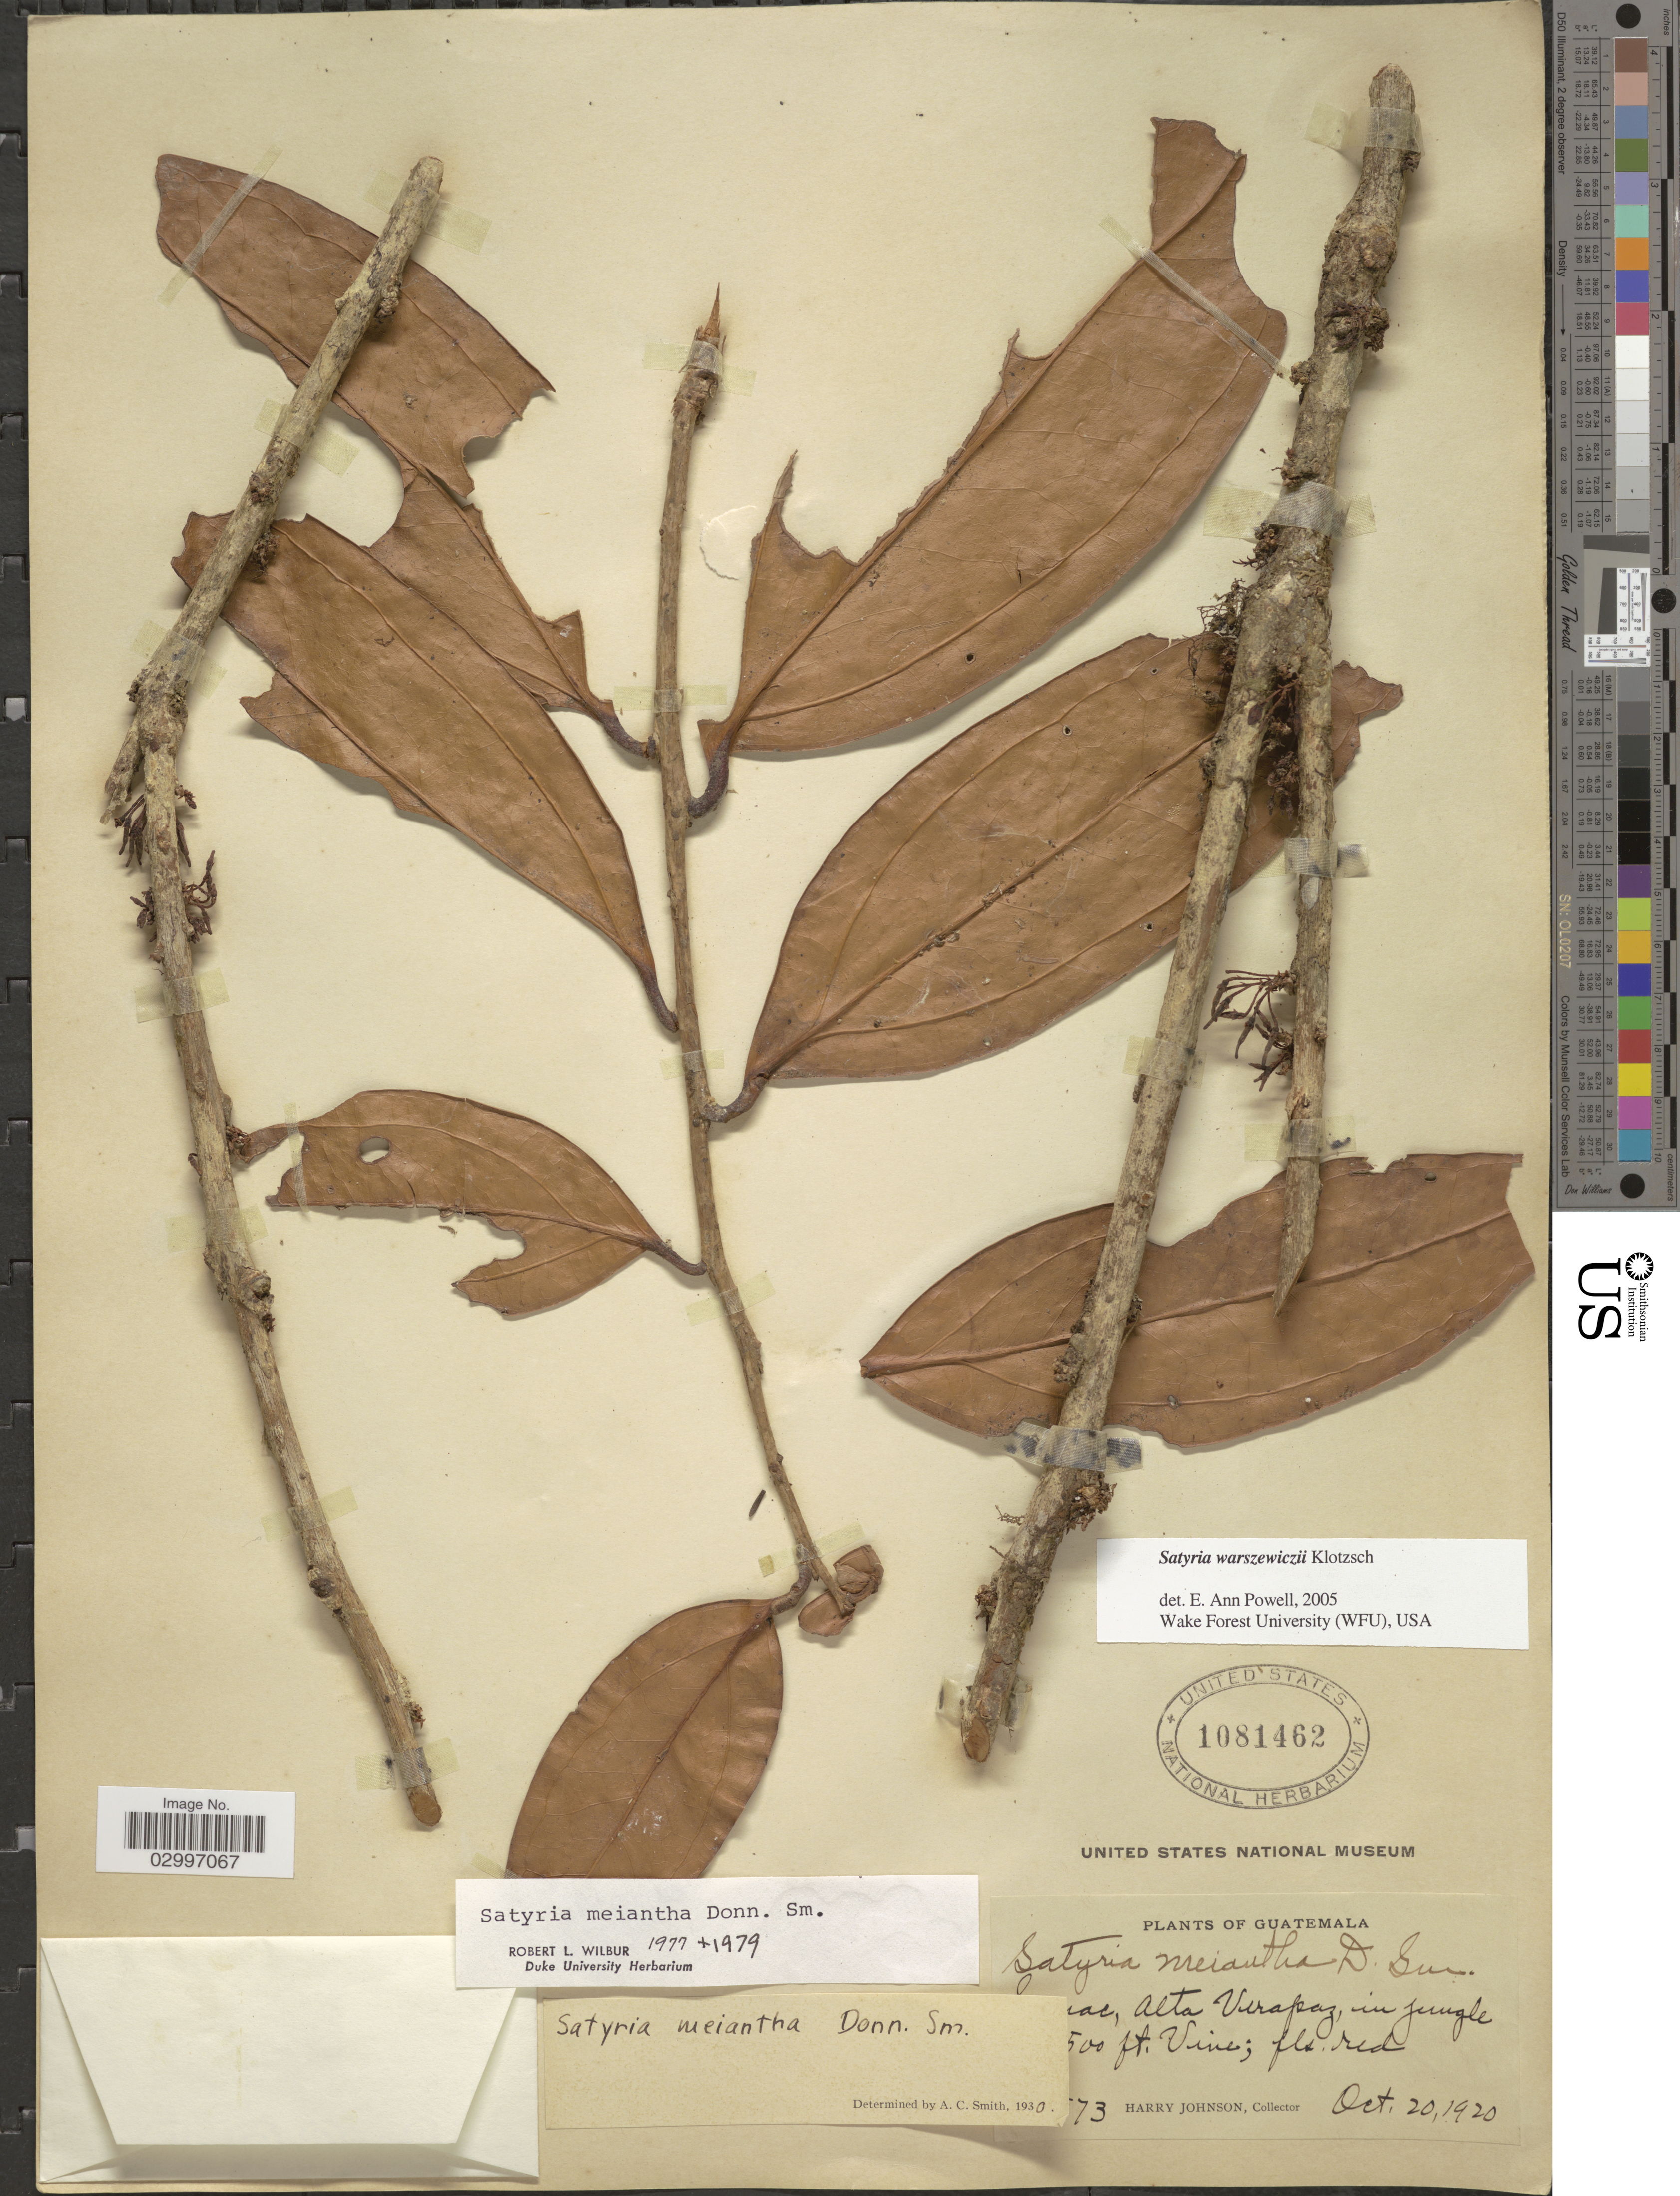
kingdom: Plantae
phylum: Tracheophyta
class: Magnoliopsida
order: Ericales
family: Ericaceae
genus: Satyria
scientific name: Satyria warszewiczii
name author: Klotzsch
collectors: H. Johnson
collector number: !73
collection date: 1920-10-20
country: Guatemala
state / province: Alta Verapaz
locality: [illegible text]ac, Alta Verapaz, in jungle.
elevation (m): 152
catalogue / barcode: US 1081462